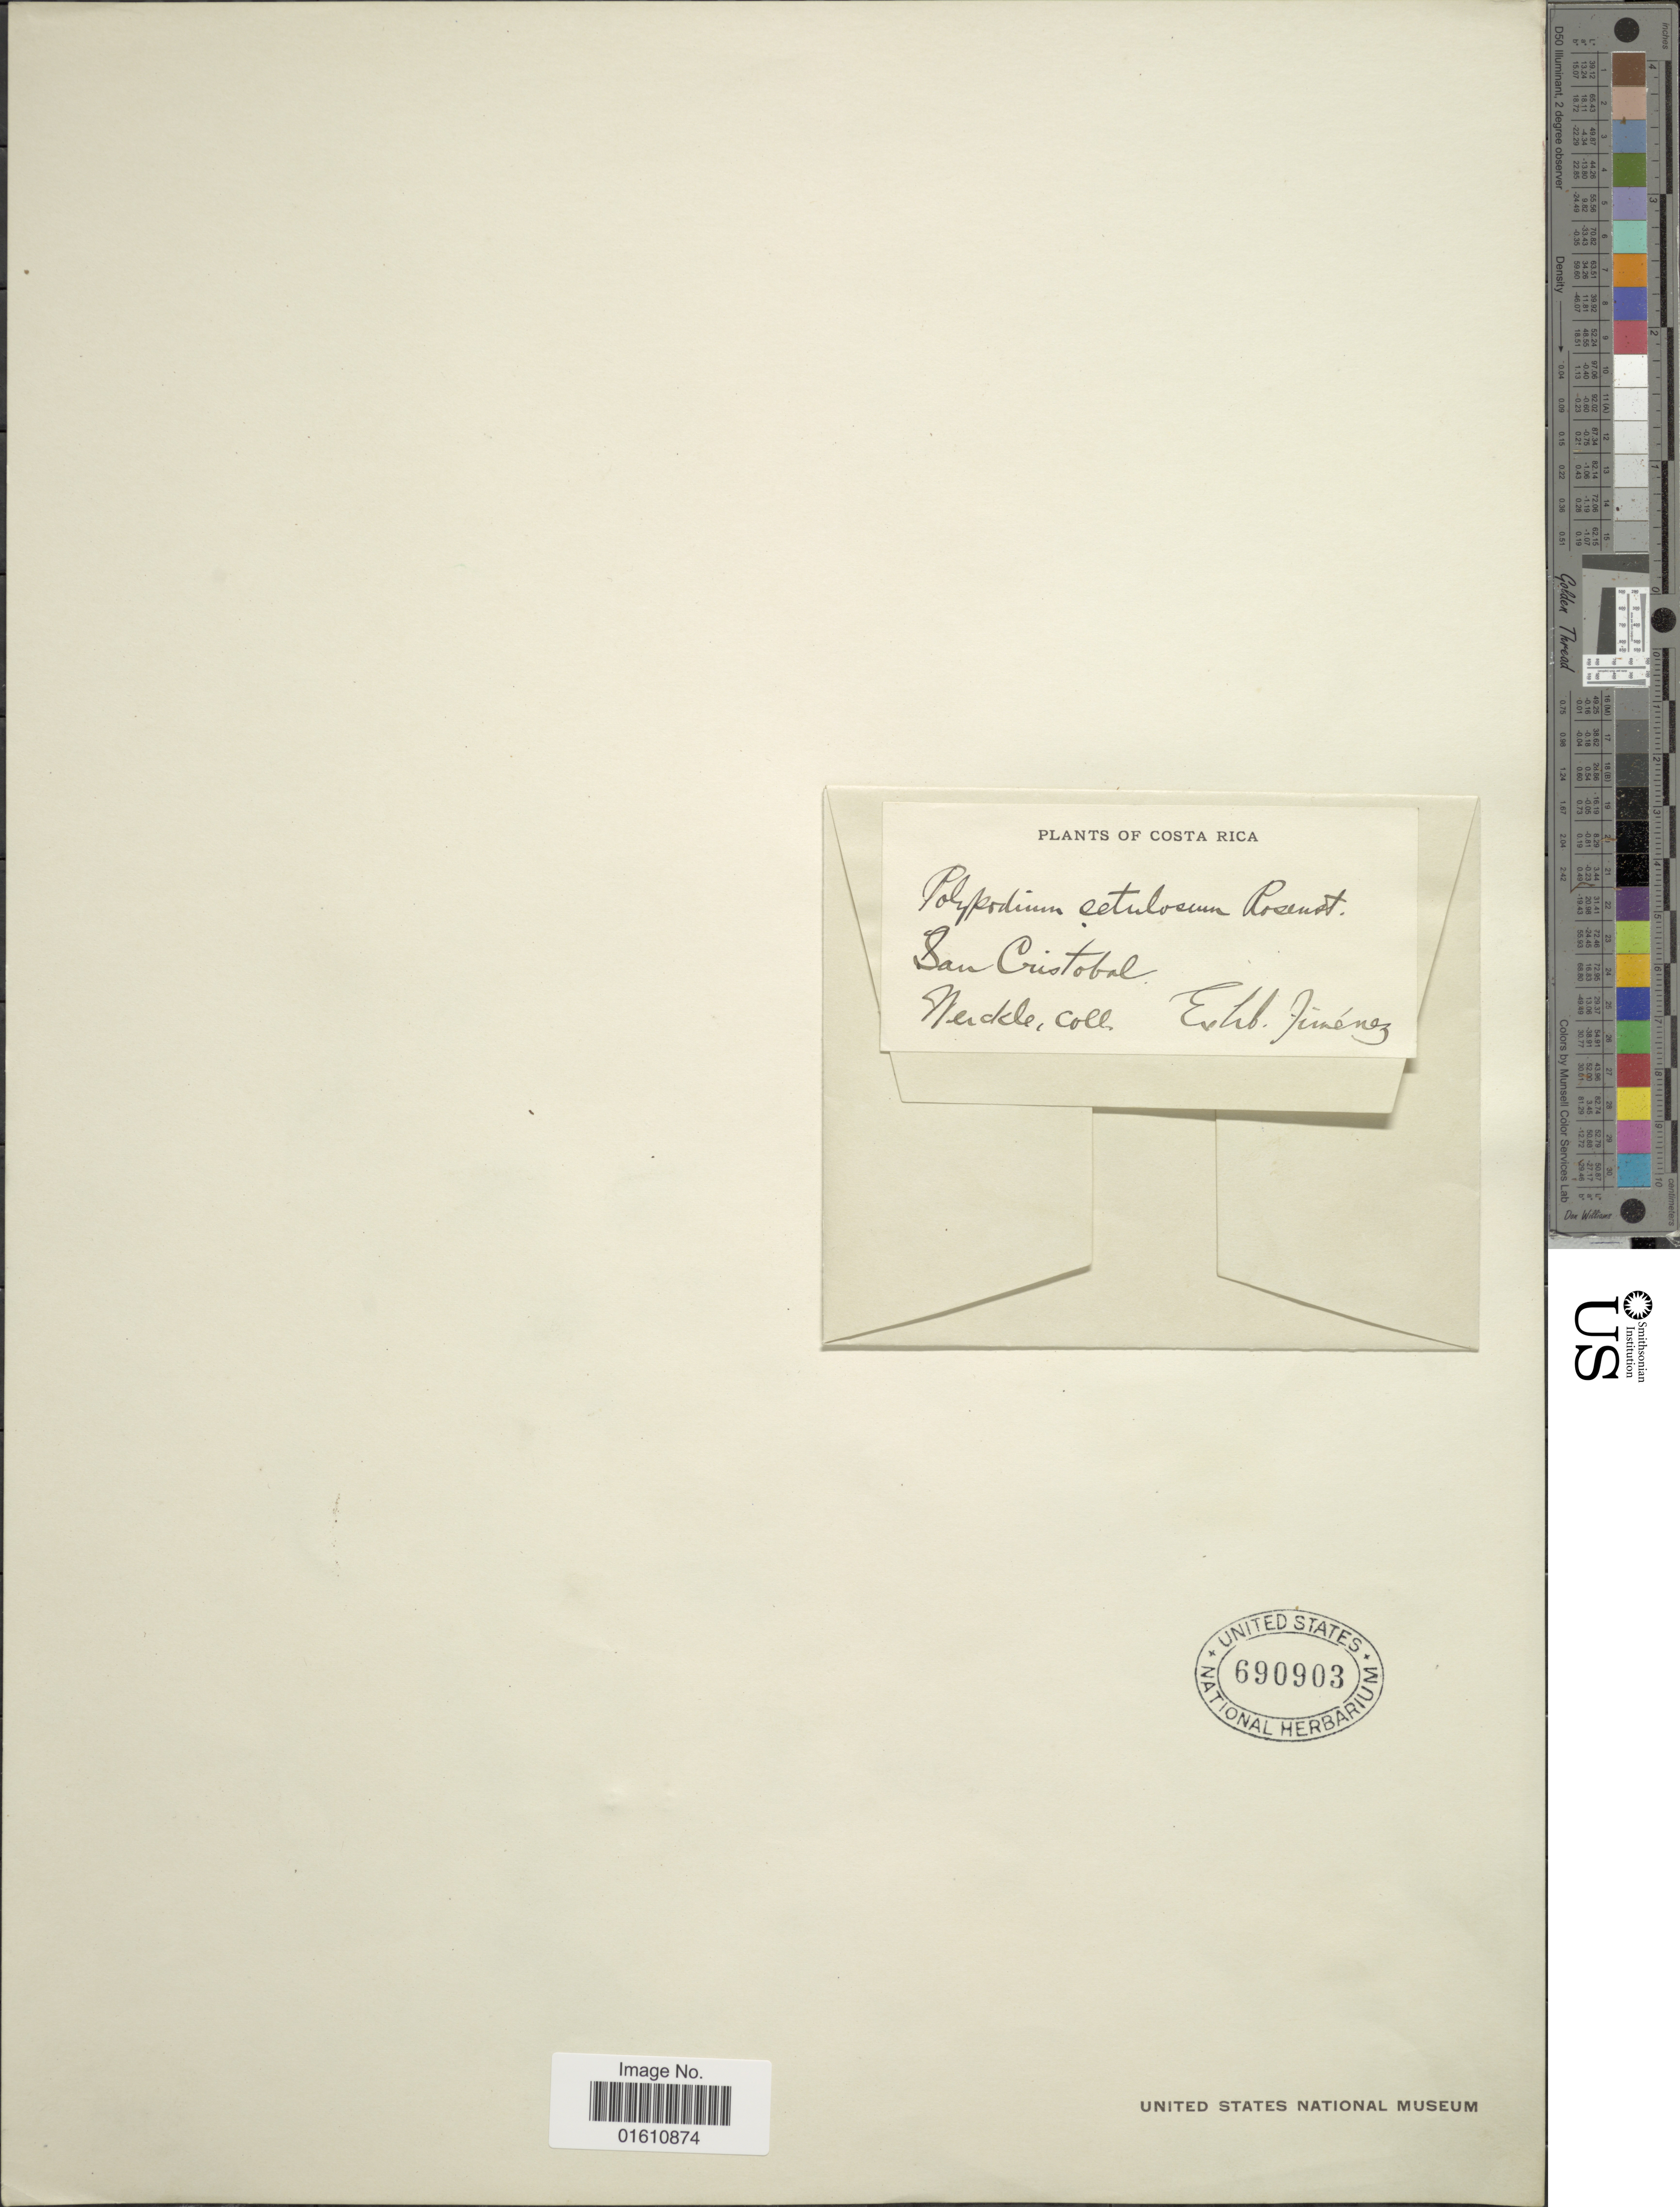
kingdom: Plantae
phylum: Tracheophyta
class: Polypodiopsida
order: Polypodiales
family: Polypodiaceae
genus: Moranopteris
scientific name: Moranopteris setulosa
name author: (Rosenst.)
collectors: Werckle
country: Costa Rica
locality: San Cristobal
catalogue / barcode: US 690903